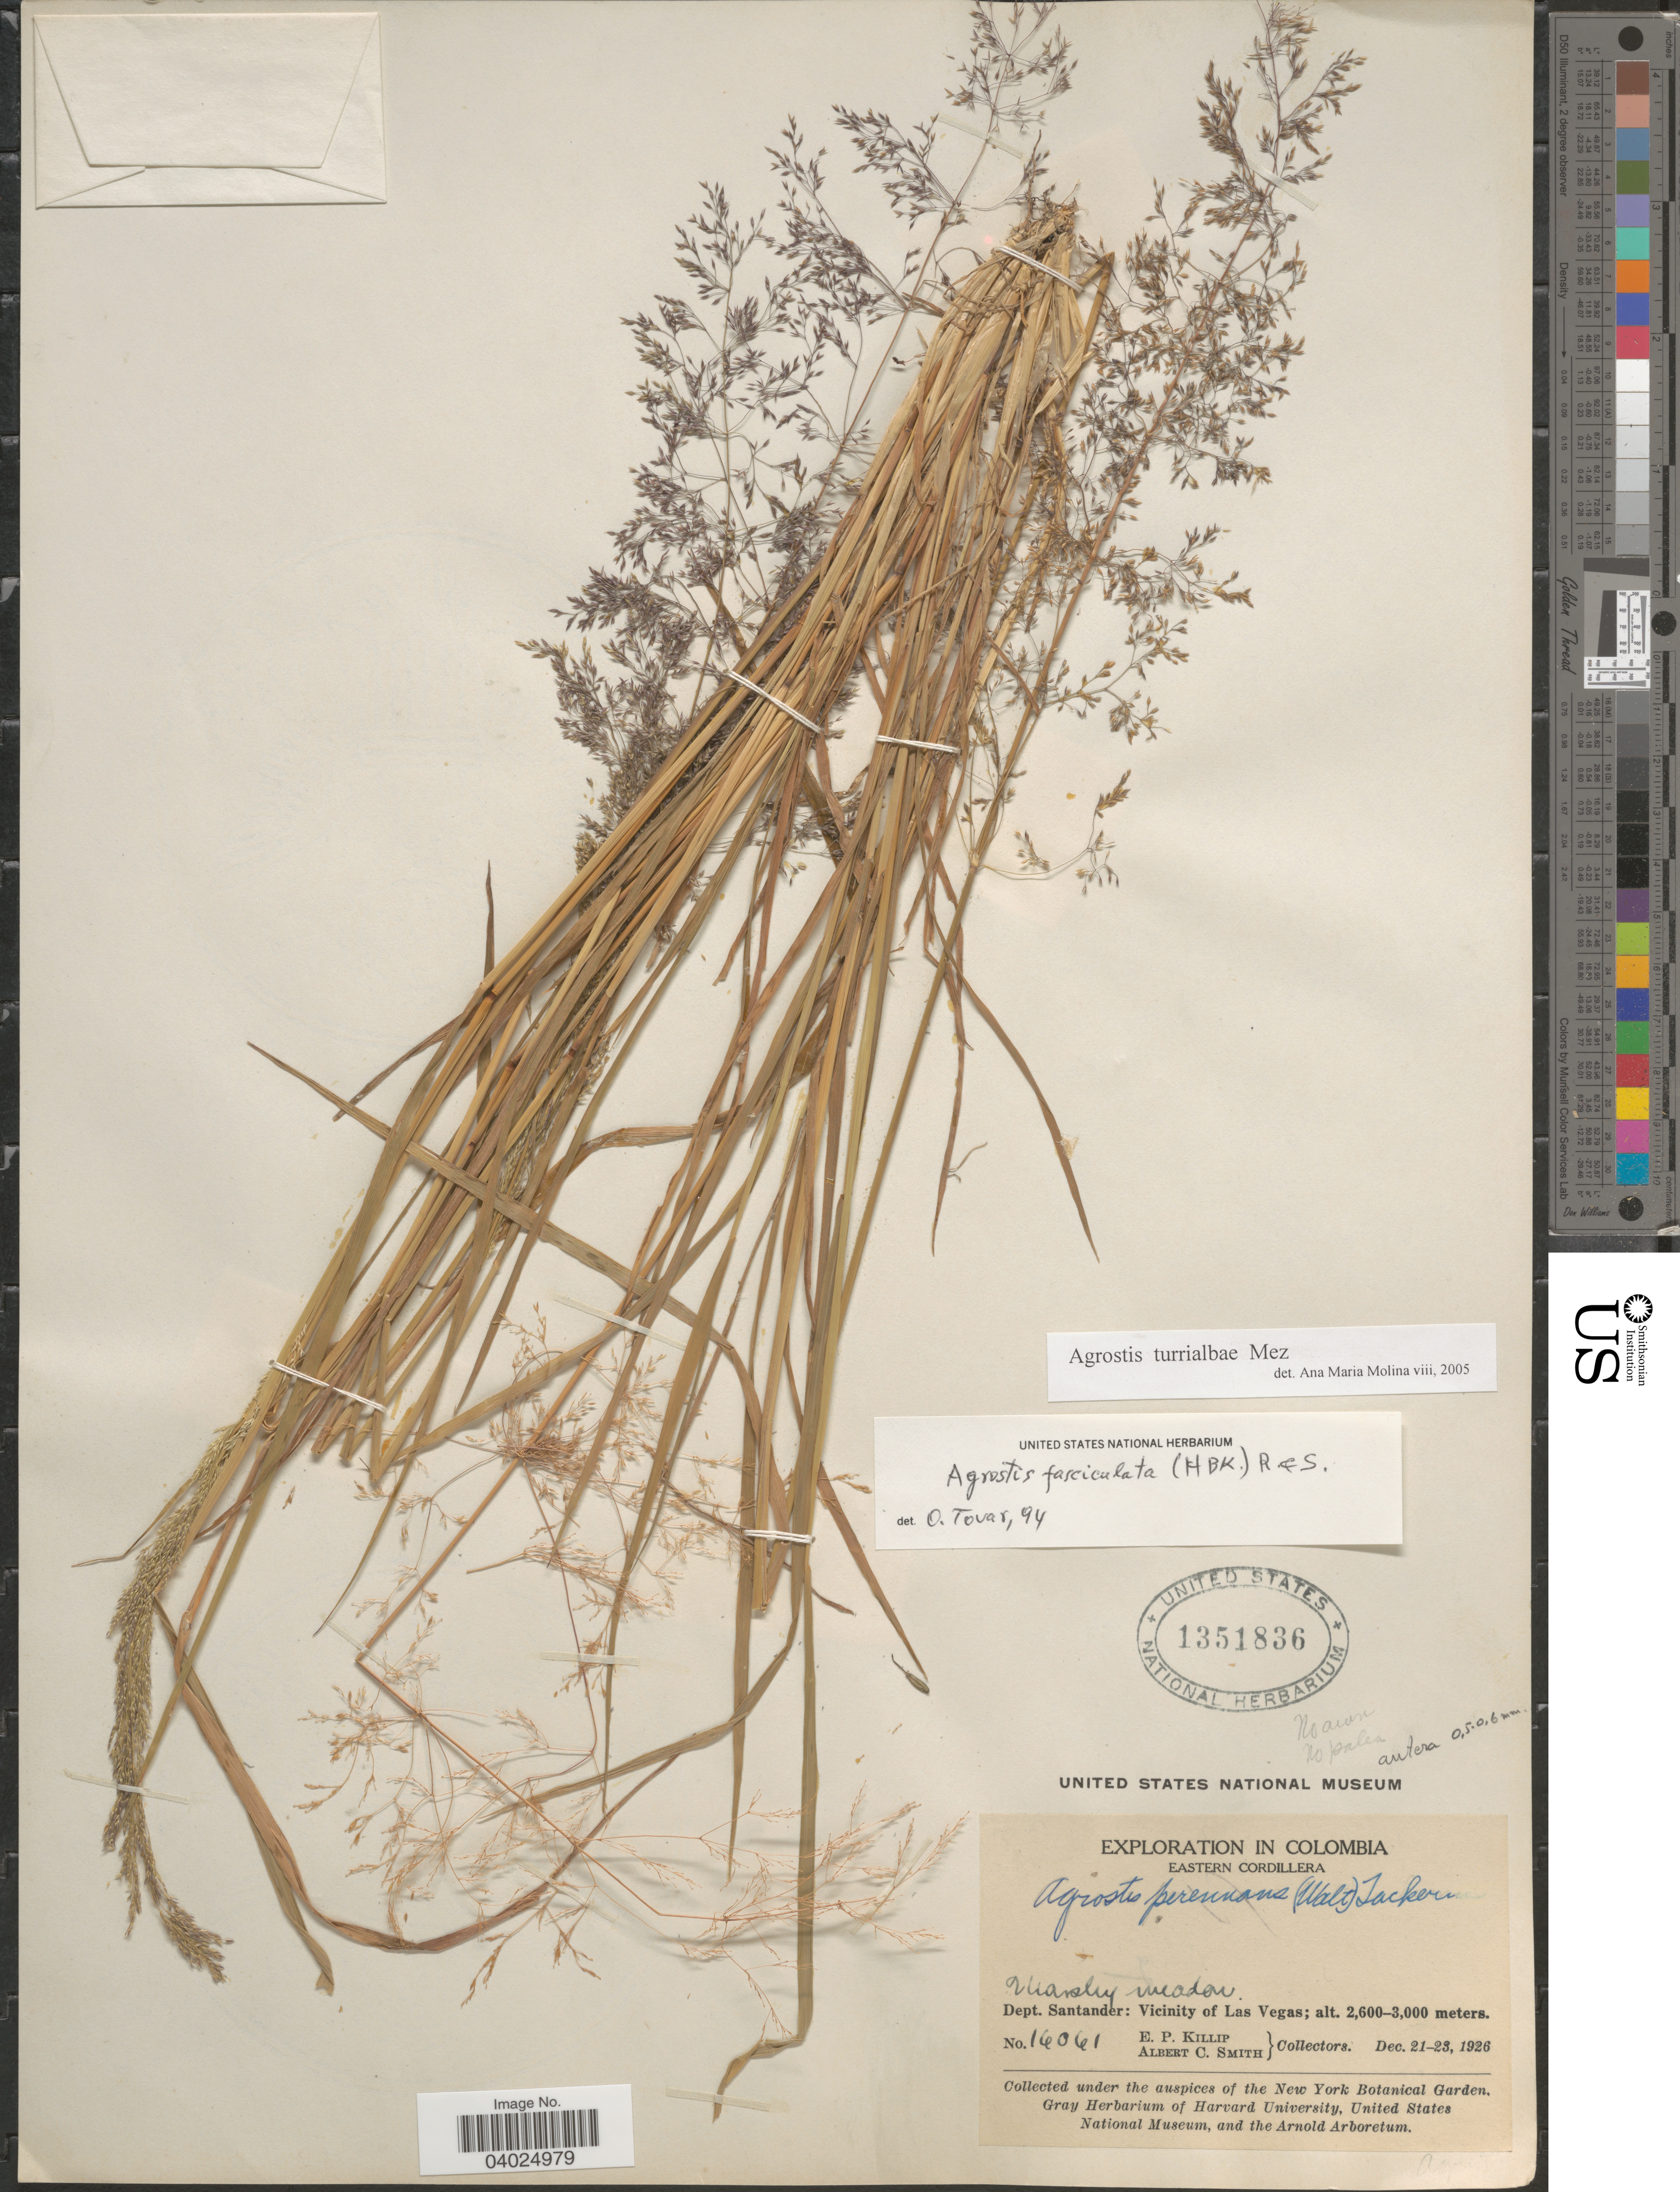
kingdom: Plantae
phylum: Tracheophyta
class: Liliopsida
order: Poales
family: Poaceae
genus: Agrostis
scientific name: Agrostis turrialbae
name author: Mez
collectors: E. P. Killip & A. C. Smith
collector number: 16061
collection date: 1926-12-21/1926-12-23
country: Colombia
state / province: Santander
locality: Eastern Cordillera. Dept. Santander: Vicinity of Las Vegas.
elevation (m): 2600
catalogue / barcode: US 1351836